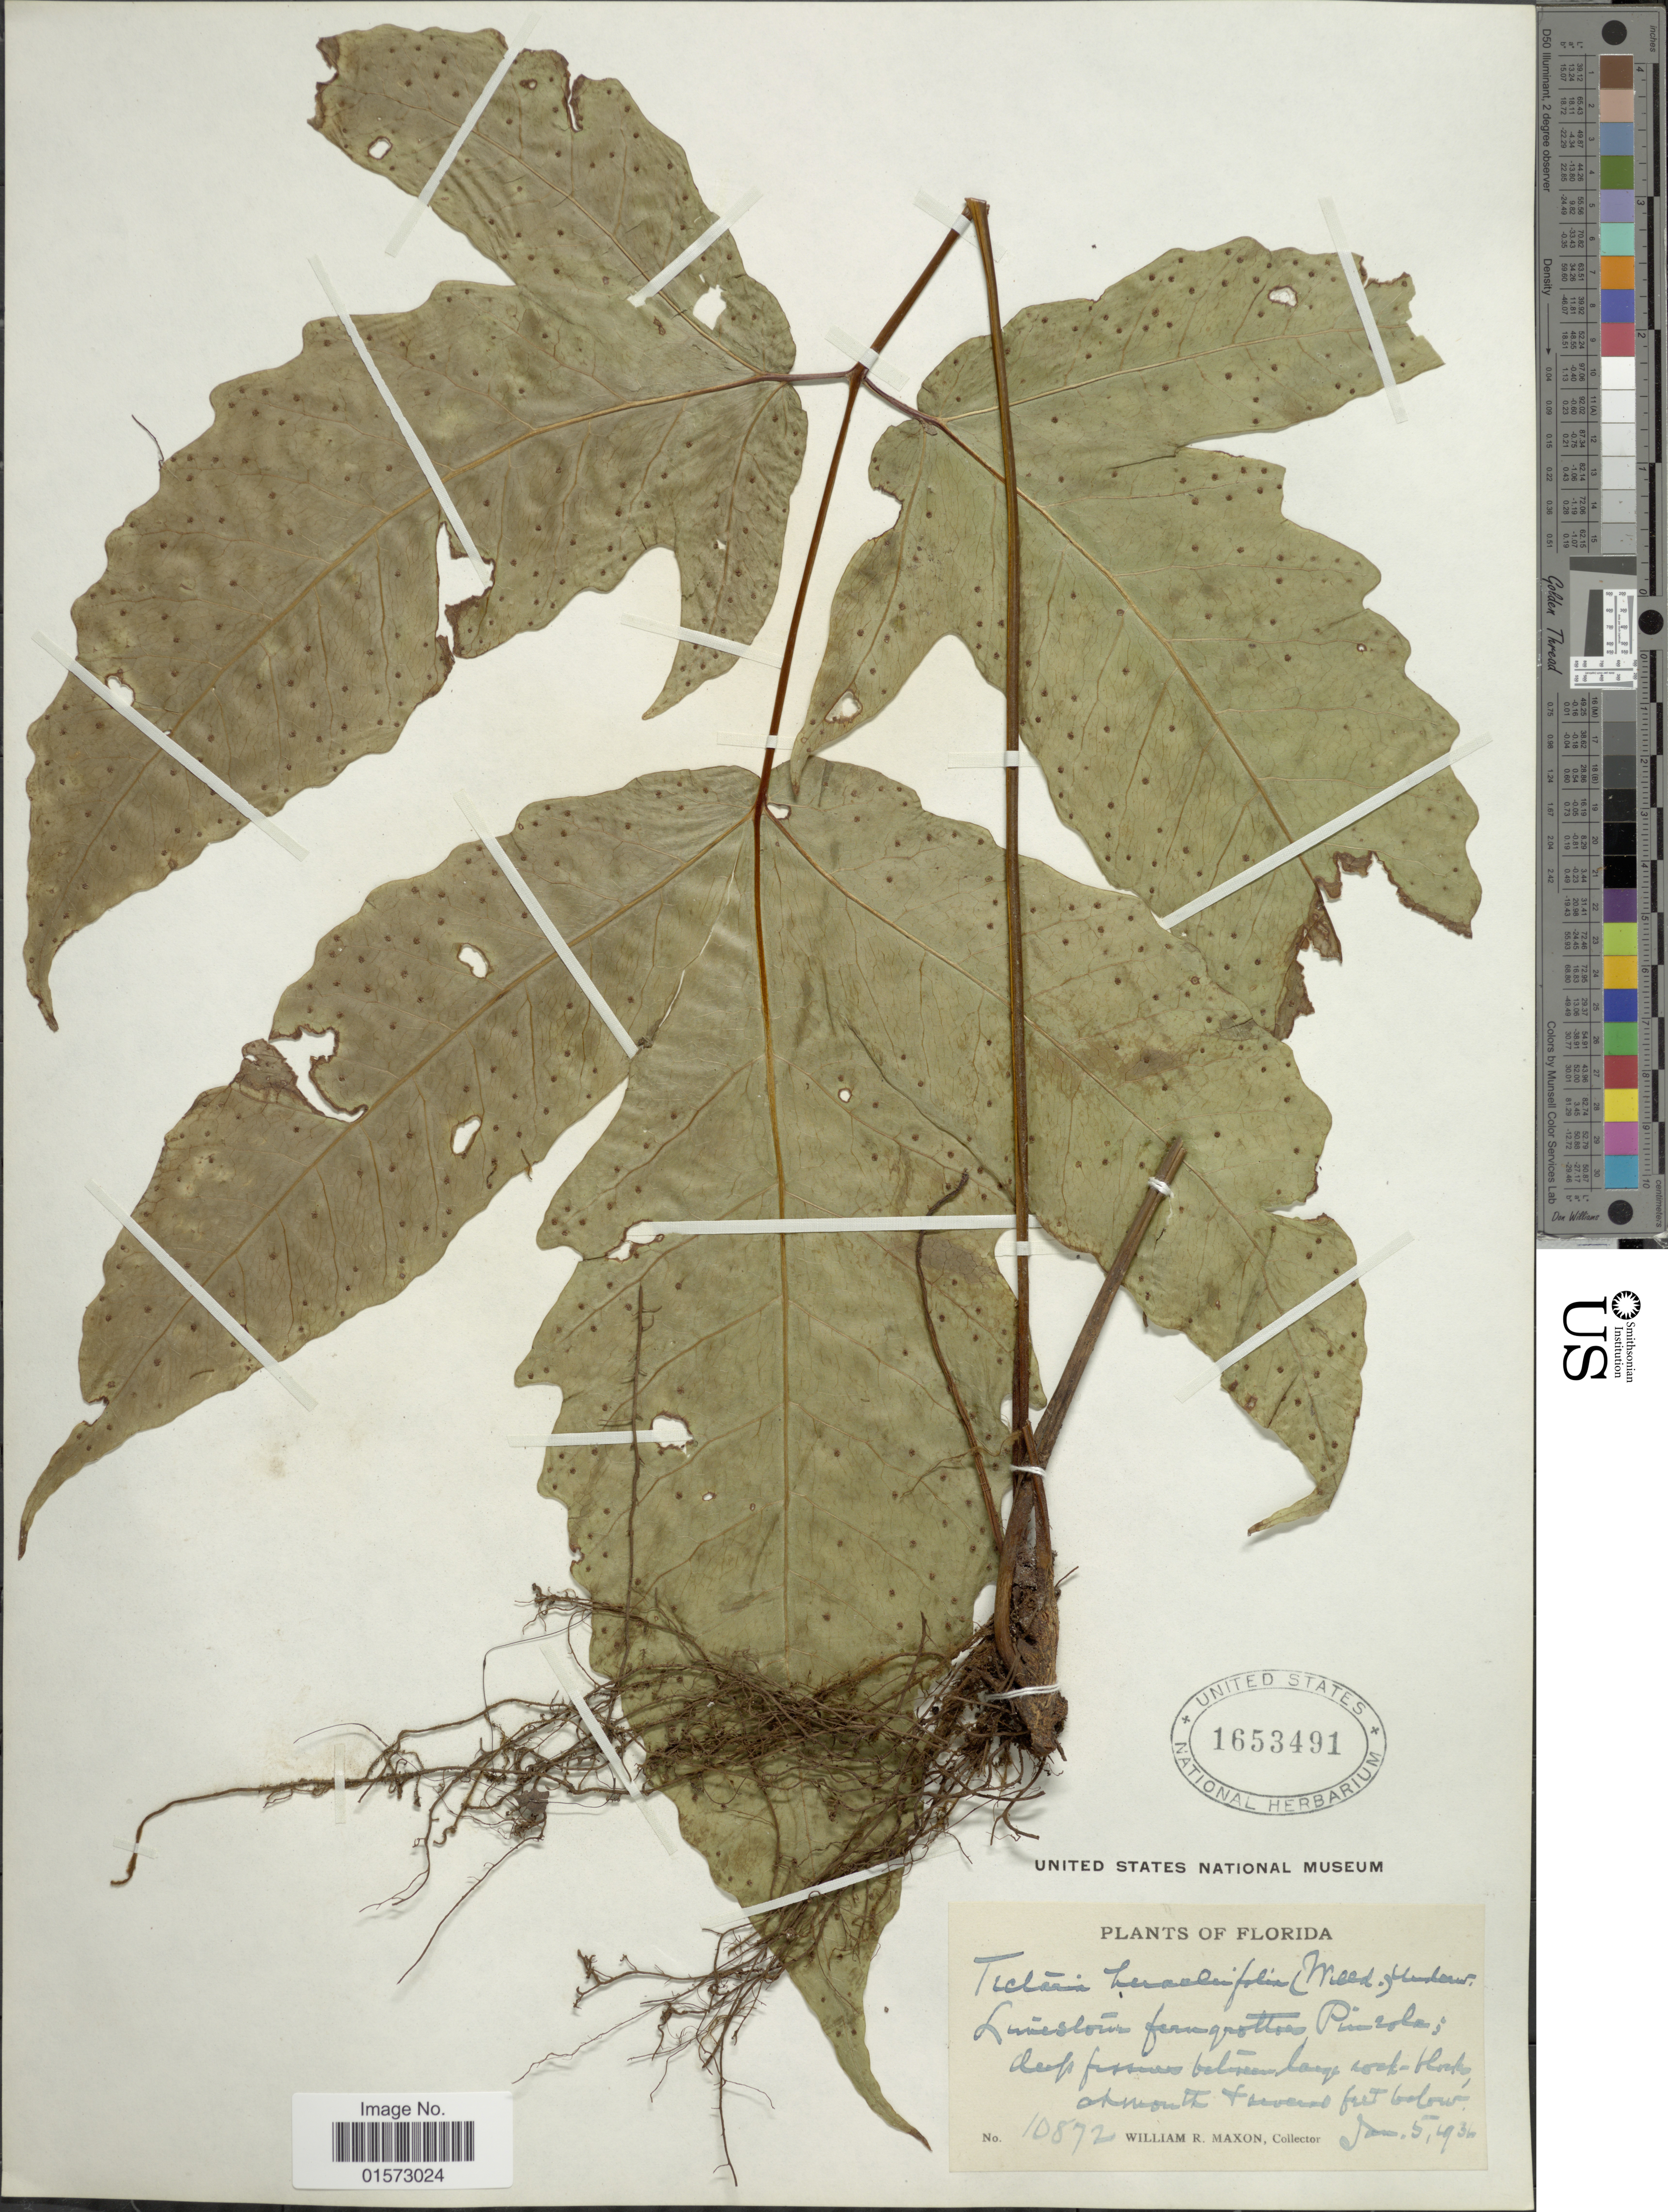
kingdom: Plantae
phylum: Tracheophyta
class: Polypodiopsida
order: Polypodiales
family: Tectariaceae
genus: Tectaria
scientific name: Tectaria heracleifolia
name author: (Willd.) Underw.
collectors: W. R. Maxon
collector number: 10872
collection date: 1934-01-05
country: United States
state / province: Florida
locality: Limestone fern grottoes Pineola; deep fissures between large rock-blocks, at mouth and several feet below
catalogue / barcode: US 1653491